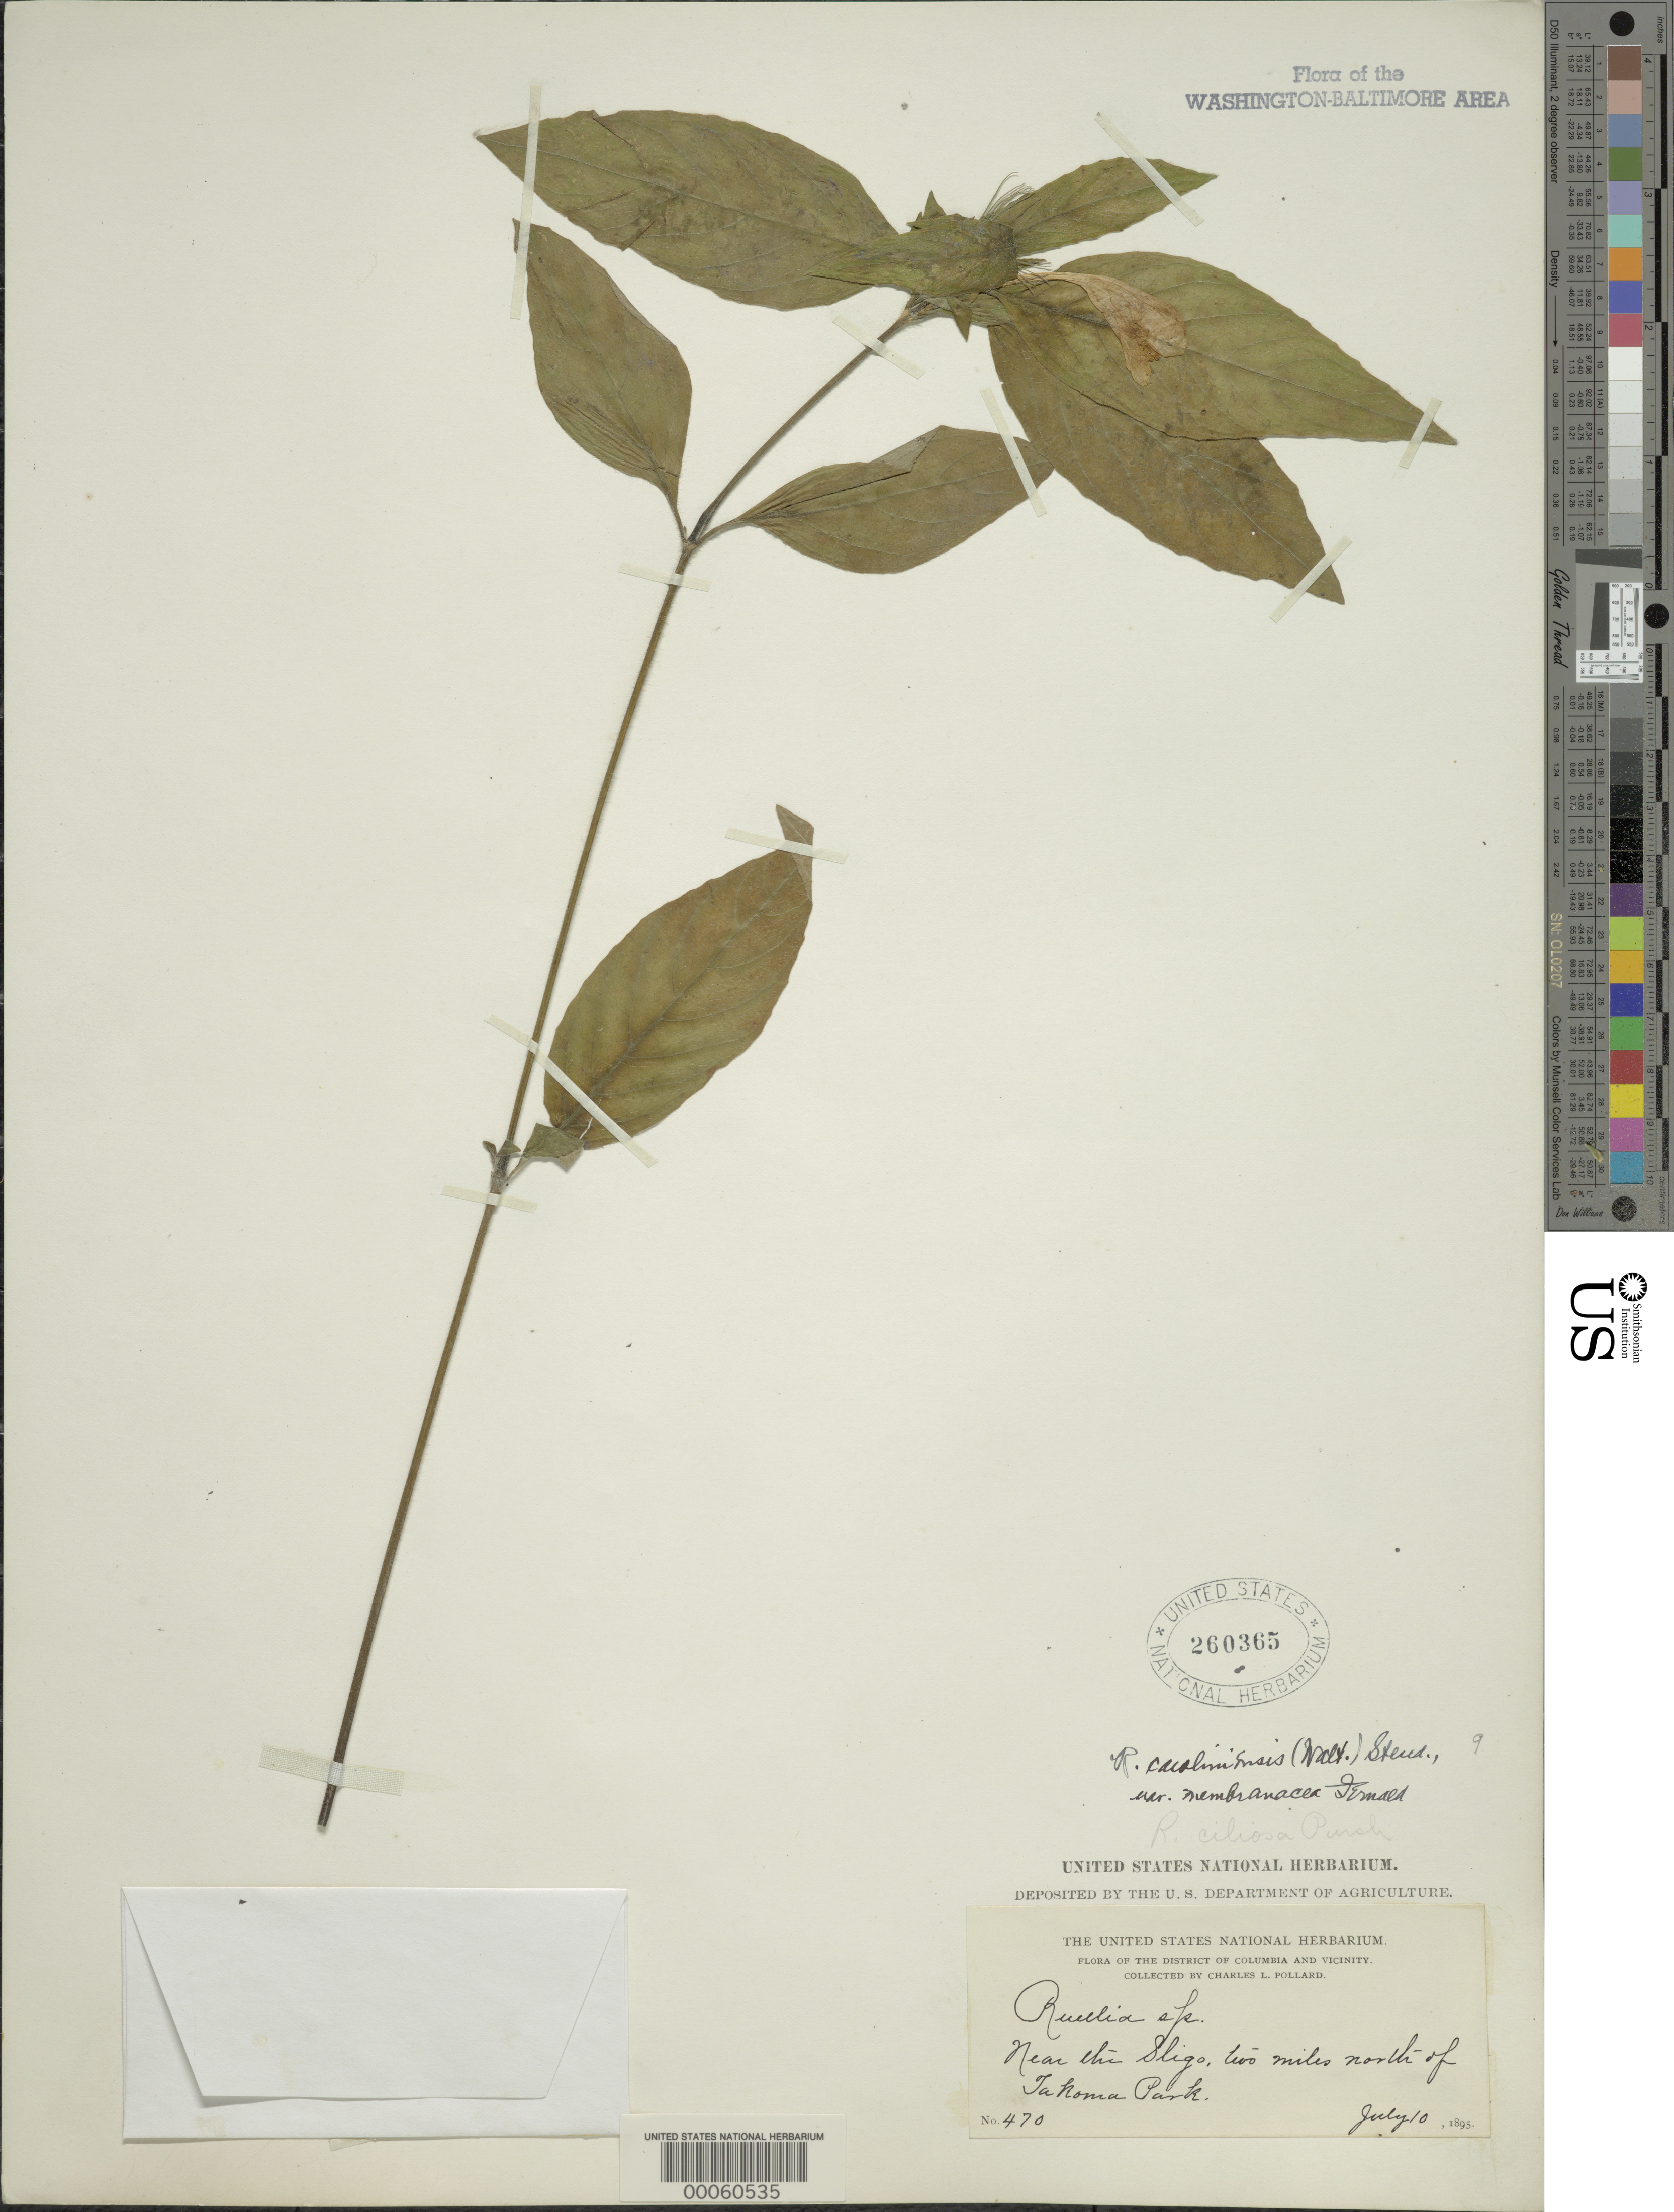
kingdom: Plantae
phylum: Tracheophyta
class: Magnoliopsida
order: Lamiales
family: Acanthaceae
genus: Ruellia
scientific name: Ruellia caroliniensis var. membranacea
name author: Fernald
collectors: C. L. Pollard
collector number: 470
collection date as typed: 10 Jul 1895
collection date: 1895-07-10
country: United States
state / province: Maryland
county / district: Montgomery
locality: Sligo, N of Takoma Park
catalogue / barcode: US 260365